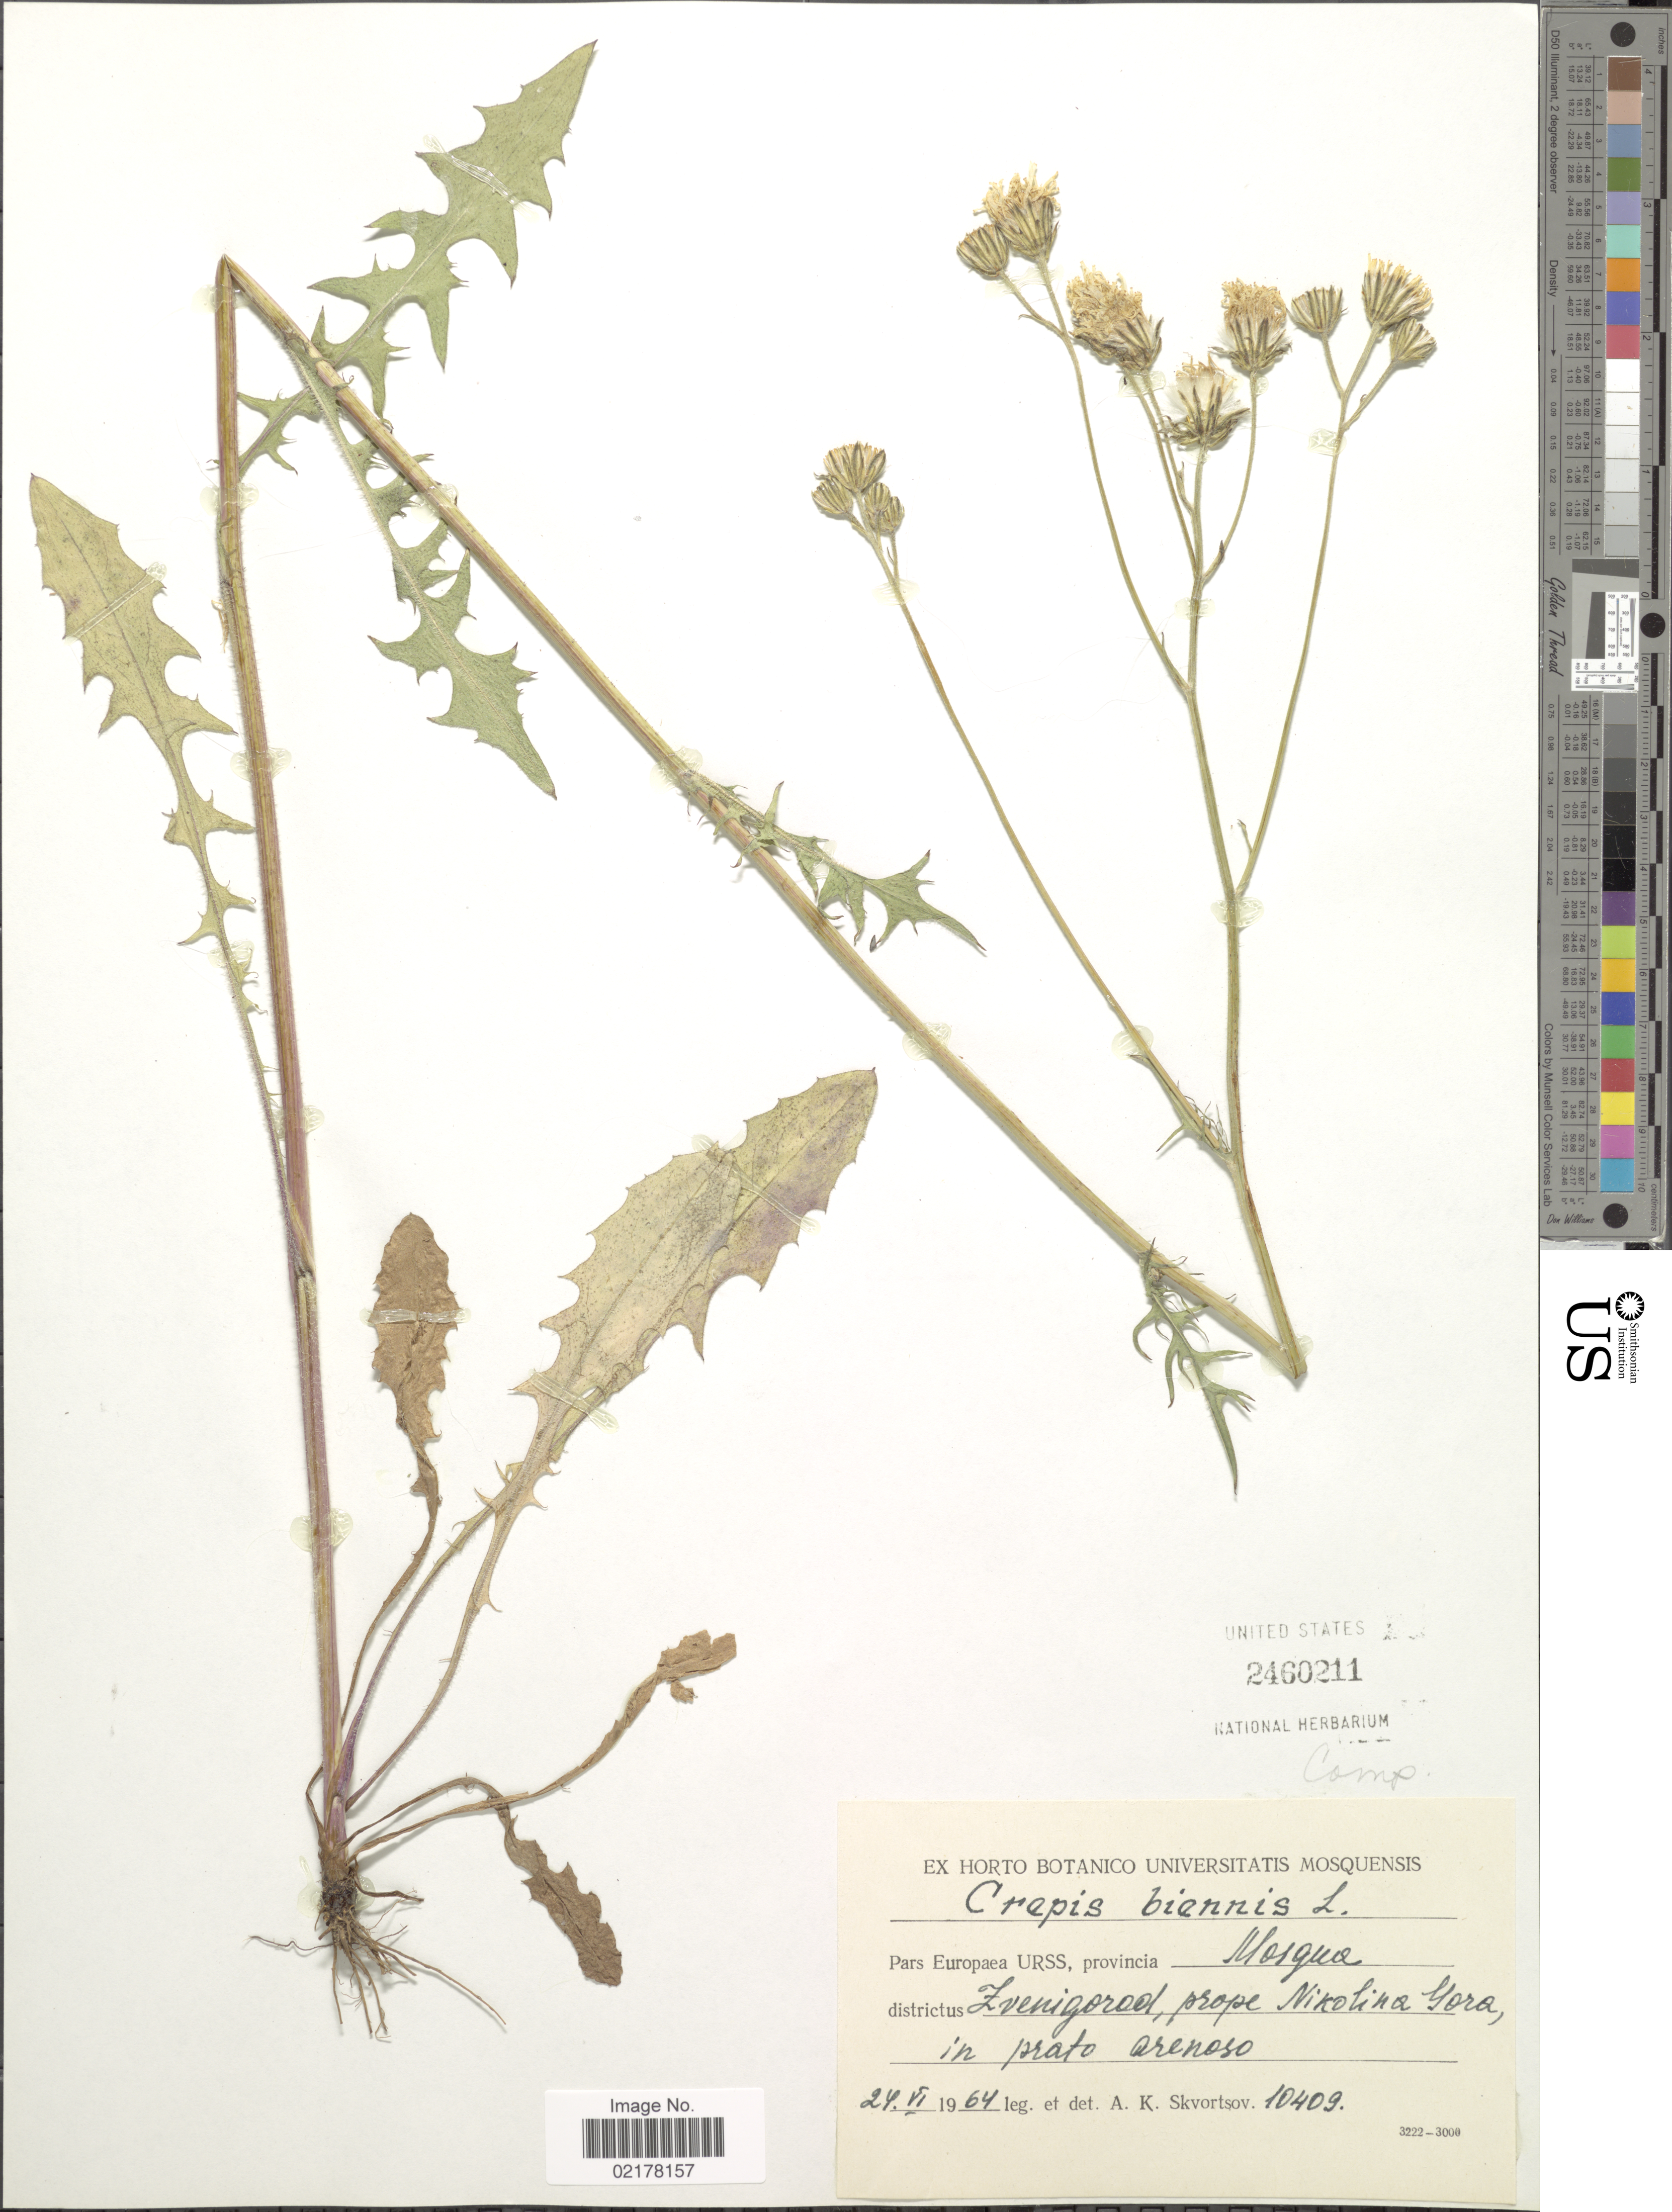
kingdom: Plantae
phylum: Tracheophyta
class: Magnoliopsida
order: Asterales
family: Asteraceae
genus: Crepis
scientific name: Crepis biennis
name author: L.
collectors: A. K. Skvortsov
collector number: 10409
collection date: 1964-06-24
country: Russian Federation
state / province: Moscow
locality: Pars Europaea URSS, provincia Mosqua, districtus Zvenigorod, prope Nikolina Gora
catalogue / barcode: US 2460211